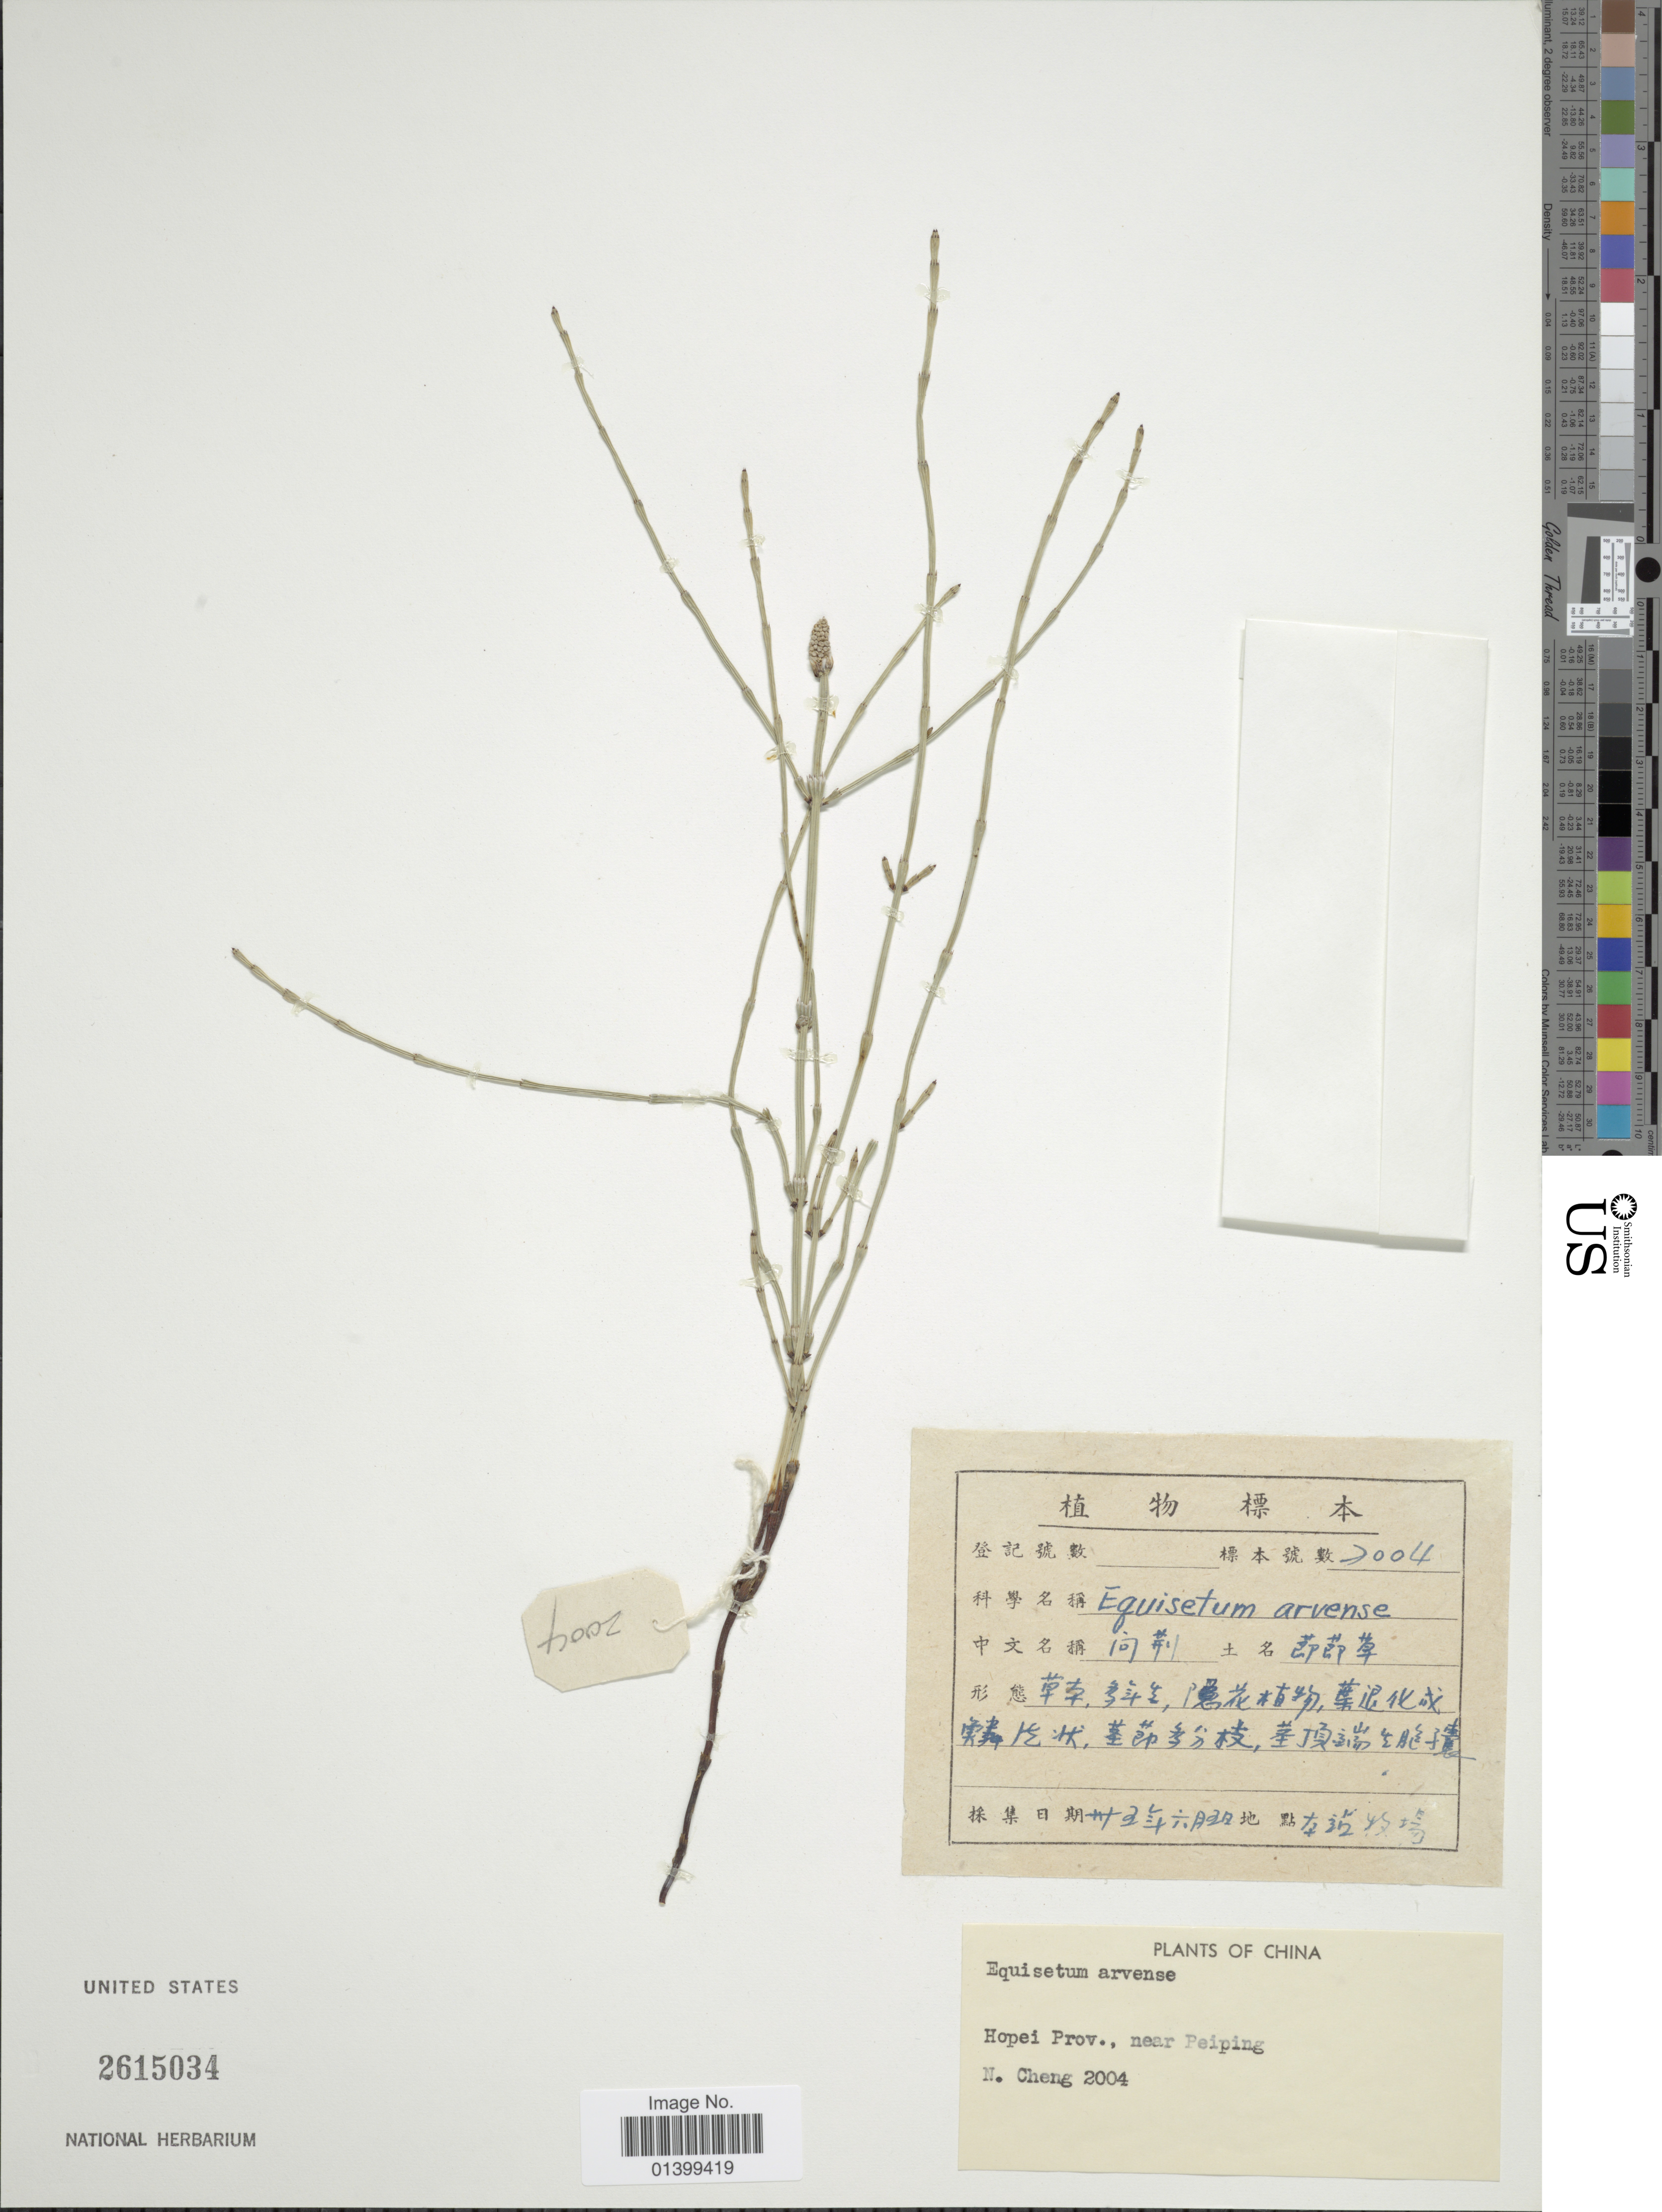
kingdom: Plantae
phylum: Tracheophyta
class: Polypodiopsida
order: Equisetales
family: Equisetaceae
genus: Equisetum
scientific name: Equisetum arvense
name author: L.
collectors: N. Cheng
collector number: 2004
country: China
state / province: Hebei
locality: Hopei Prov., near Peiping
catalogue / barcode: US 2615034